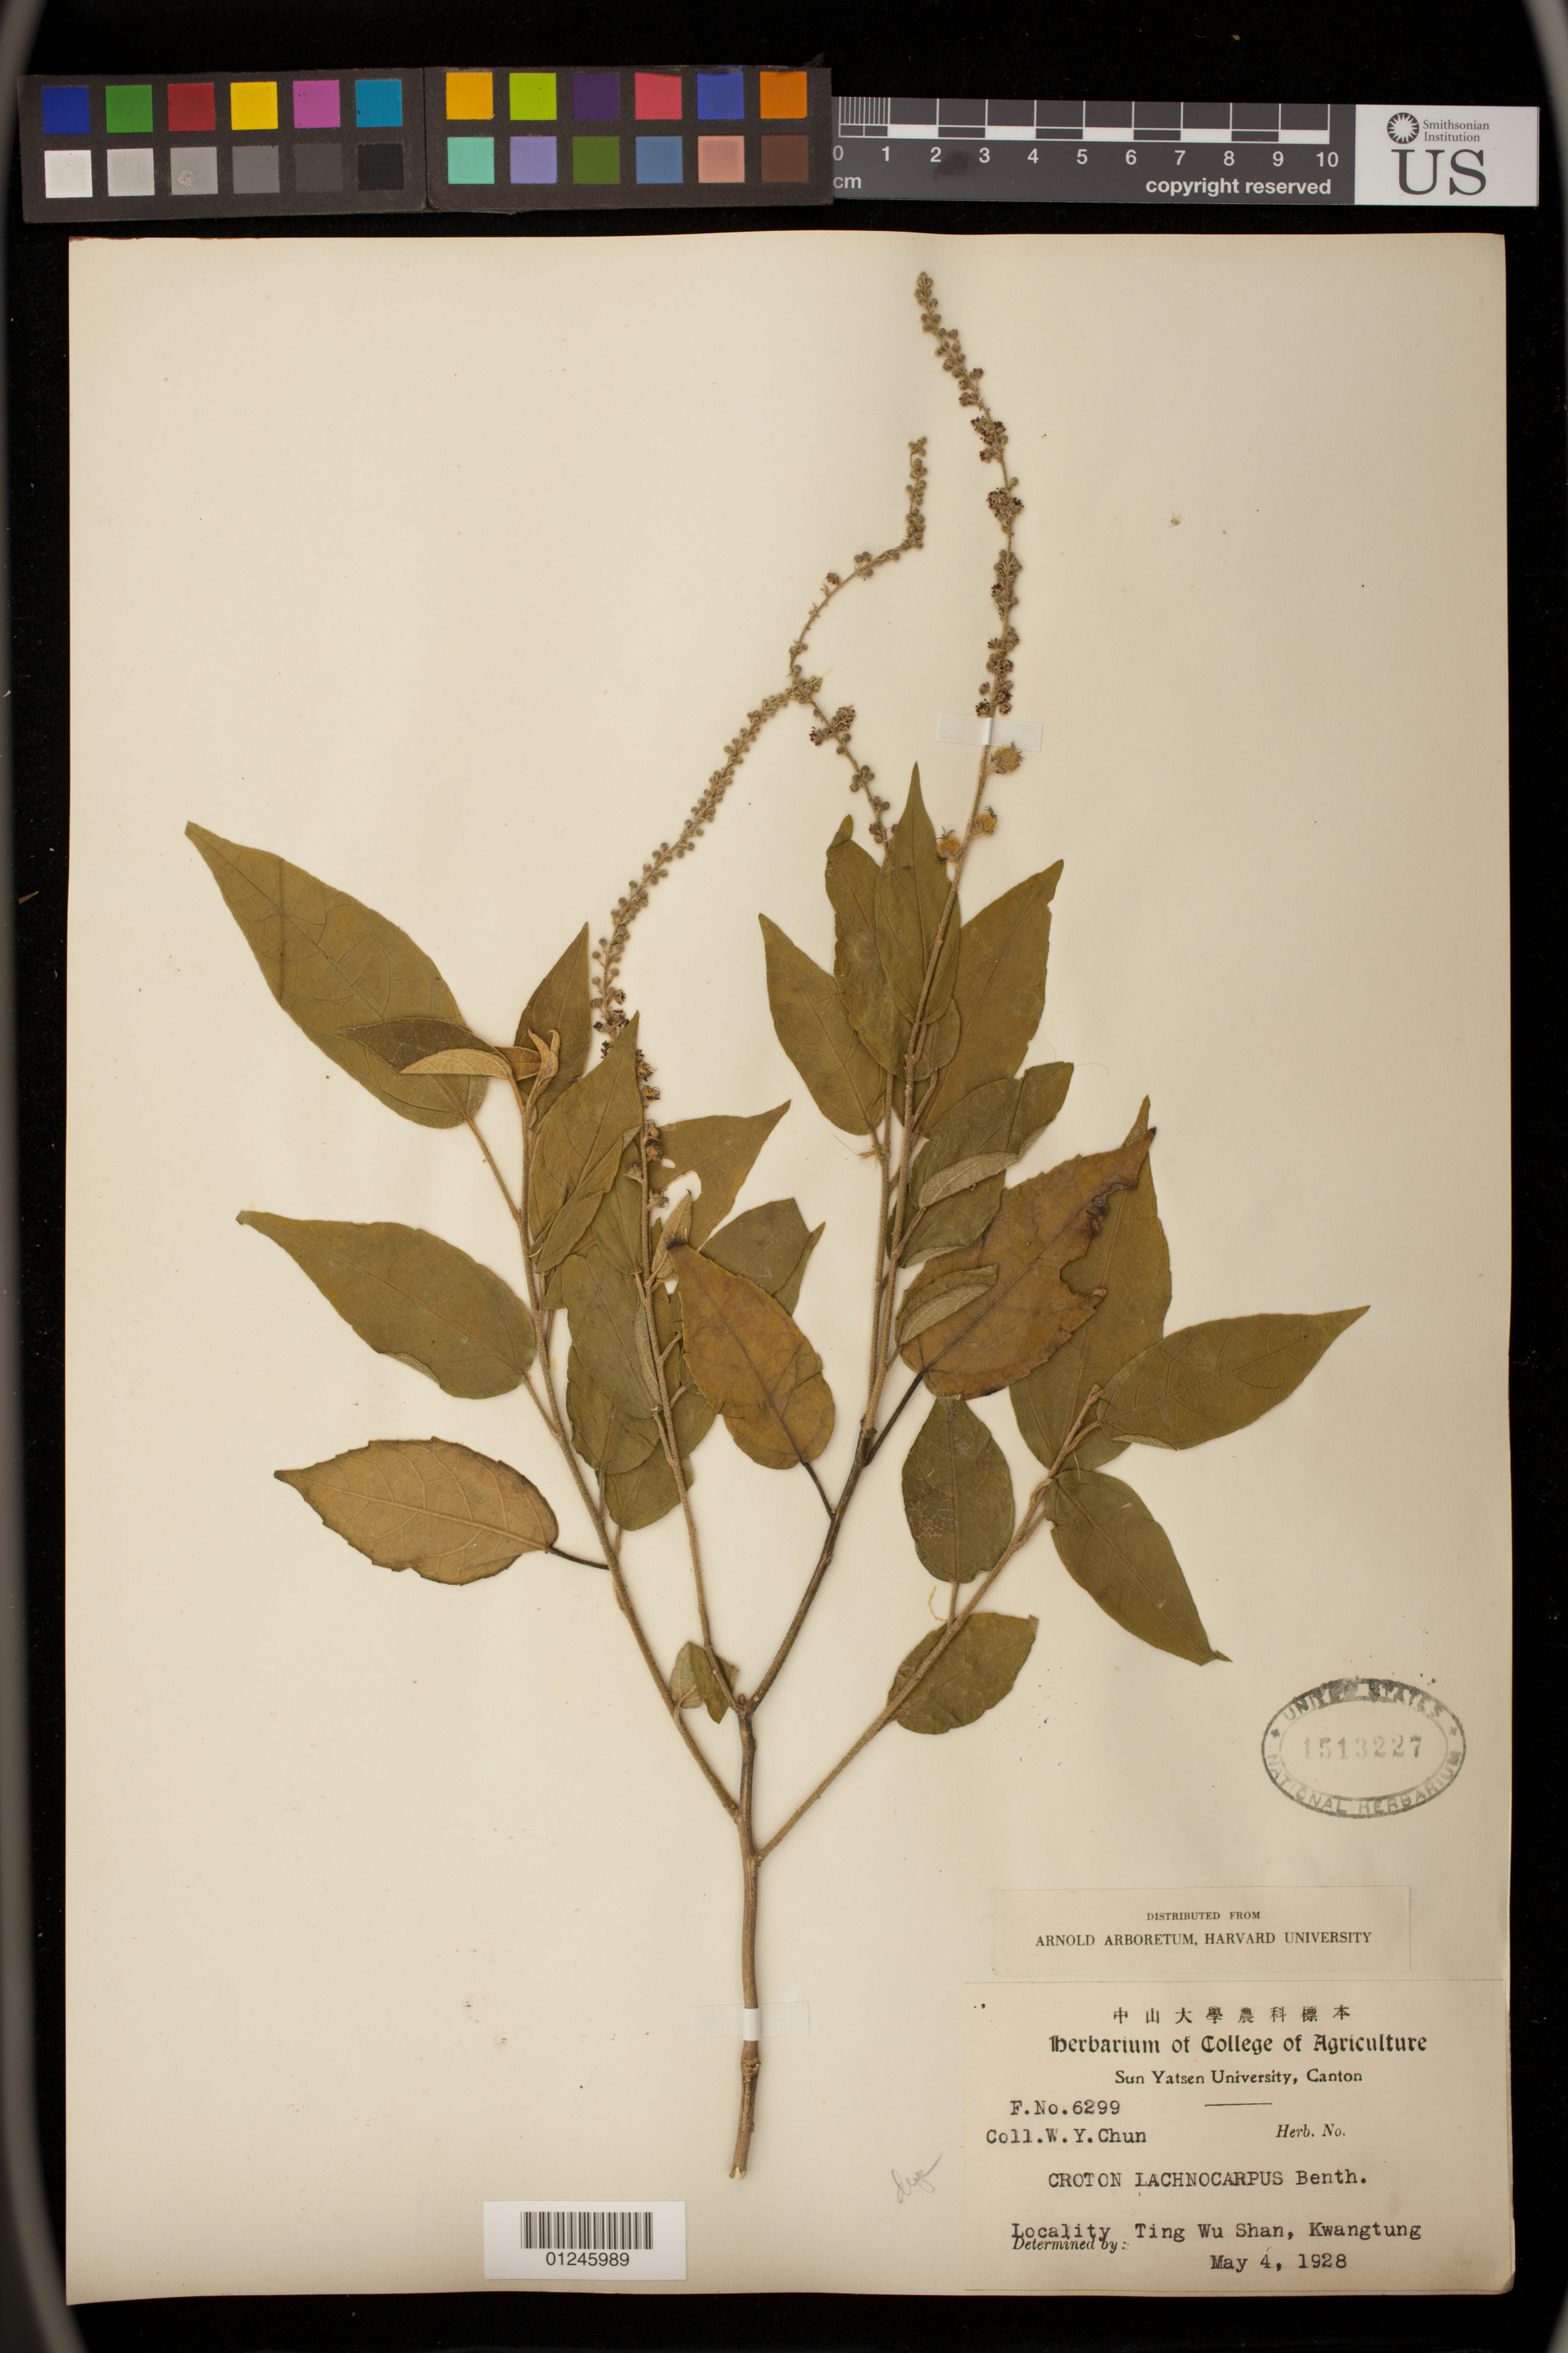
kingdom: Plantae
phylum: Tracheophyta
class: Magnoliopsida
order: Malpighiales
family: Euphorbiaceae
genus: Croton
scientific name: Croton lachnocarpus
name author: Benth.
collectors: W. Y. Chun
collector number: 6299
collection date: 1928-05-04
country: China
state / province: Guangdong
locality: Ting Wu Shan, Kwangtung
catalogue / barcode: US 1513227